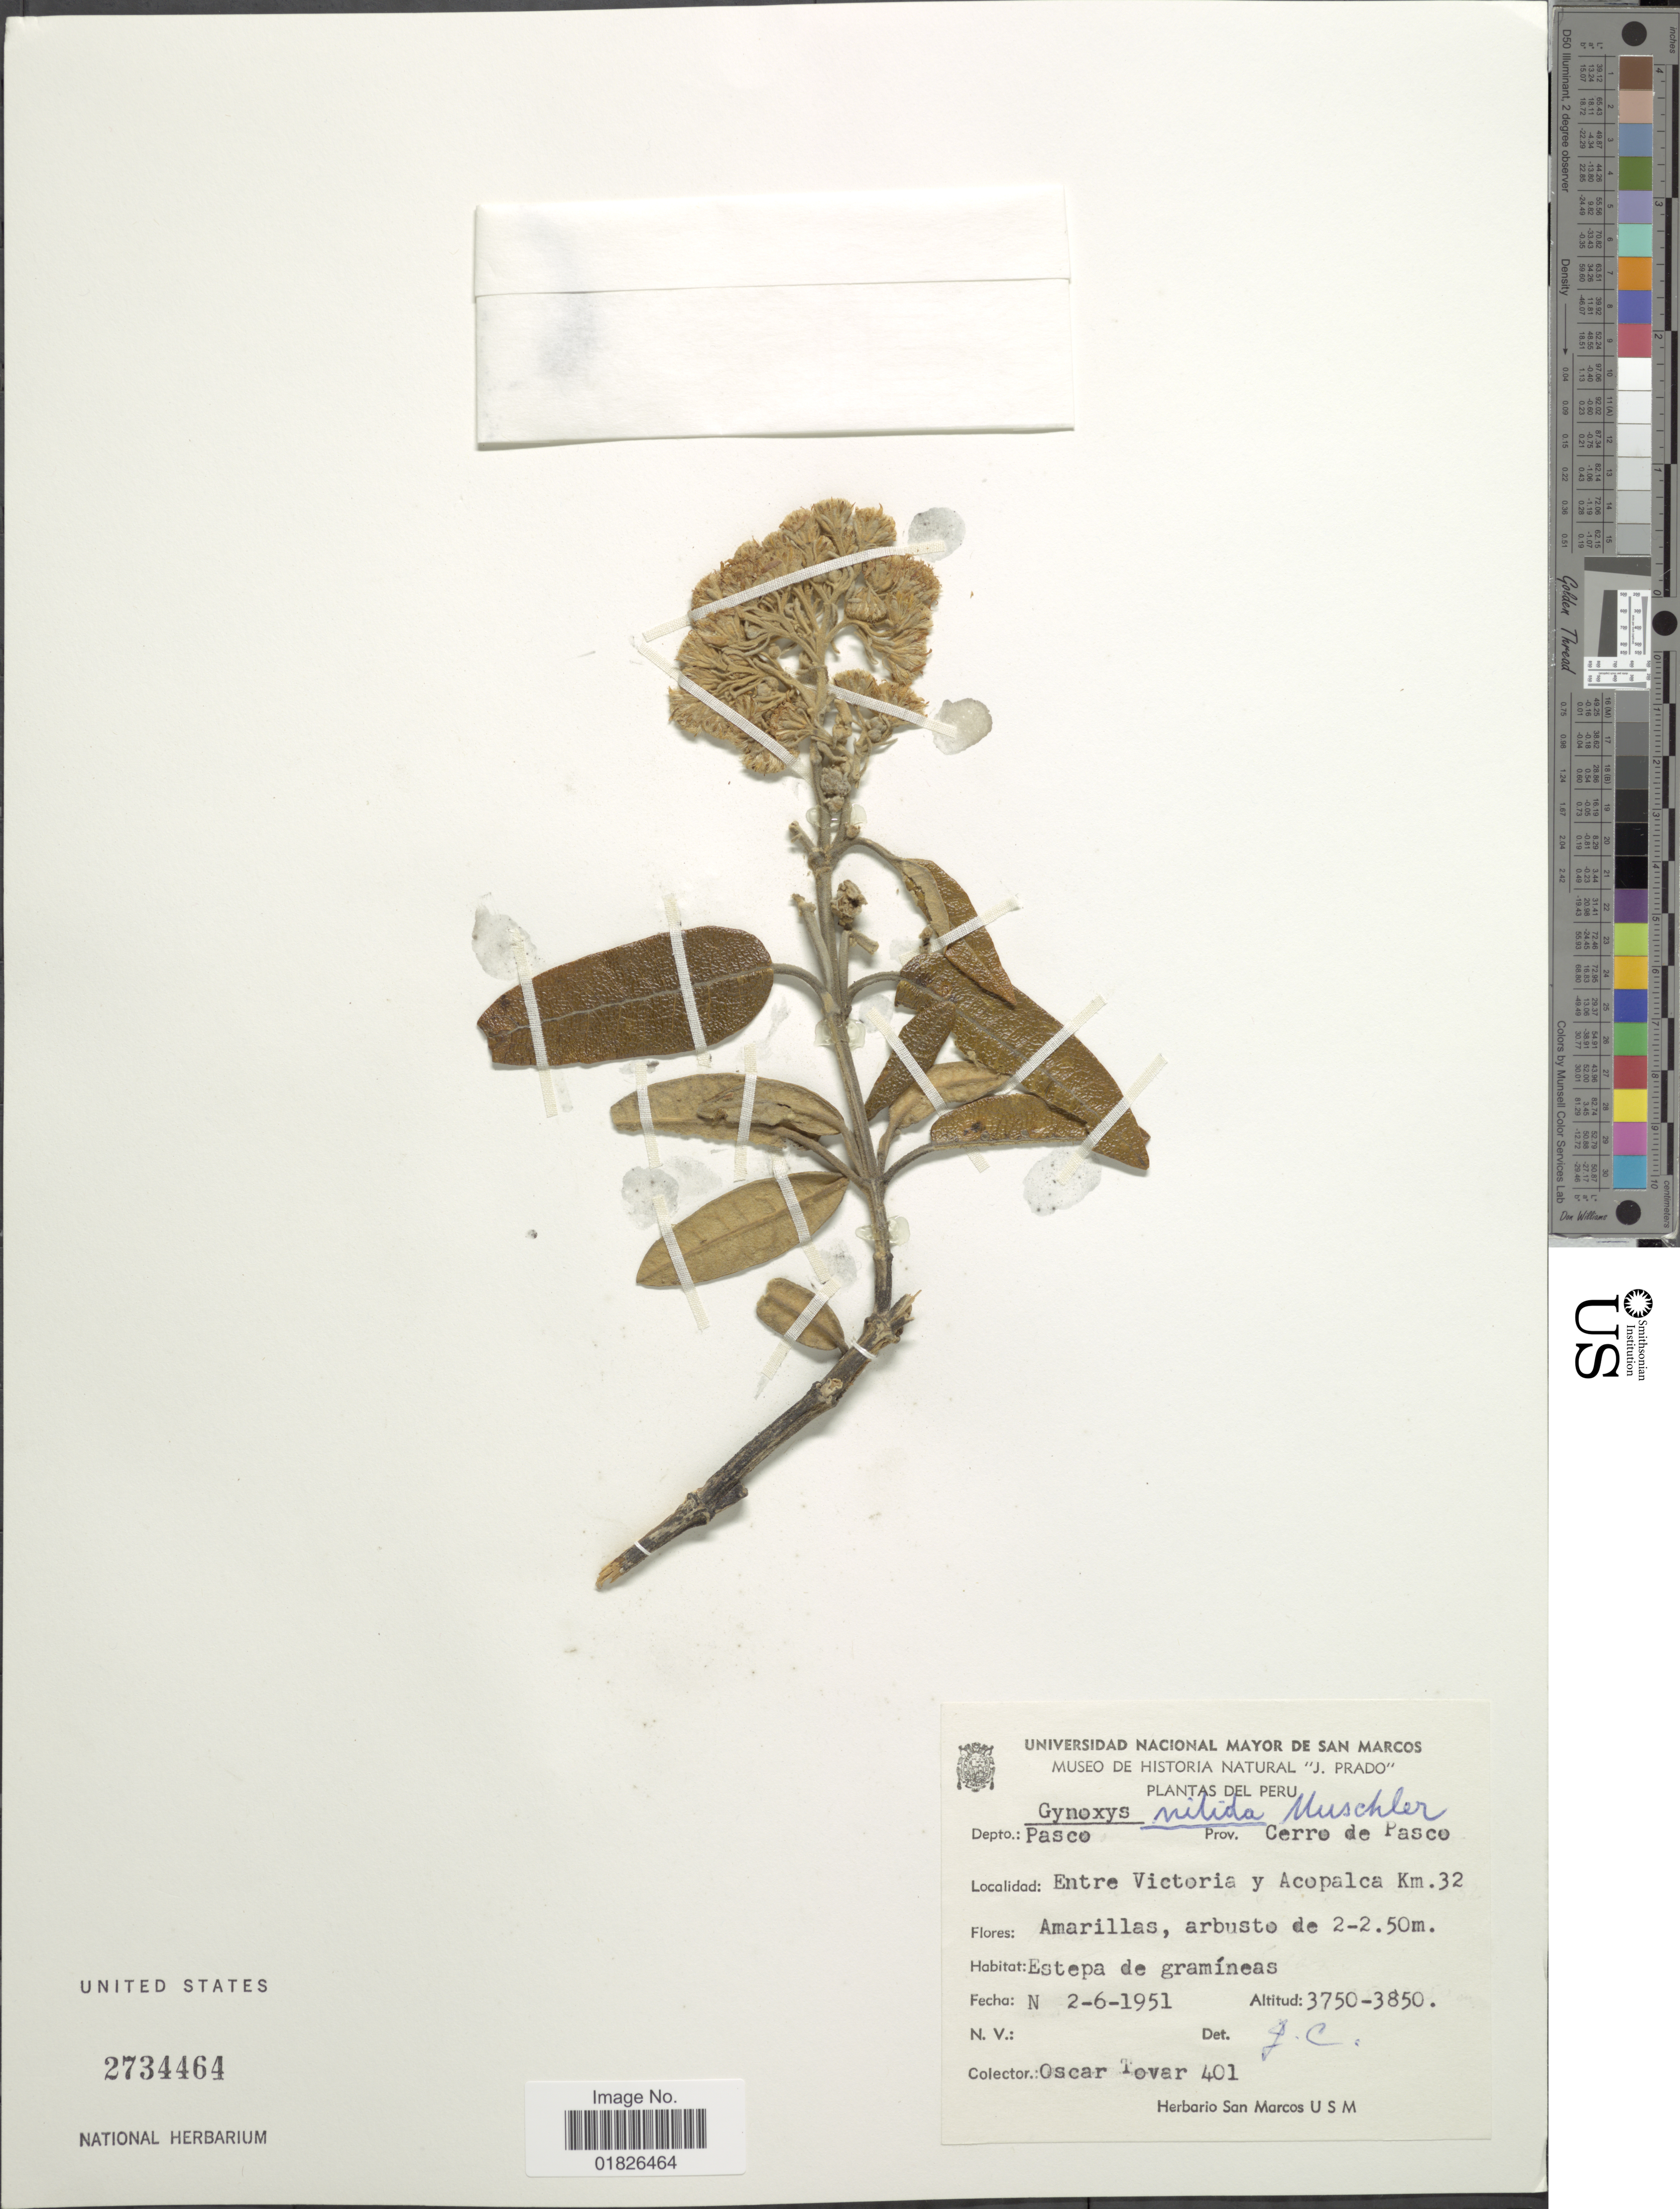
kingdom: Plantae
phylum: Tracheophyta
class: Magnoliopsida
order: Asterales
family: Asteraceae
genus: Gynoxys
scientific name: Gynoxys nitida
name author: Muschl.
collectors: Ó. Tovar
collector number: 401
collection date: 1951-06-02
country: Peru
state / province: Pasco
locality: Prov. Cerro de Pasco, Entre Victoria y Acopalca Km 32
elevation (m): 3750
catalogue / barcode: US 2734464